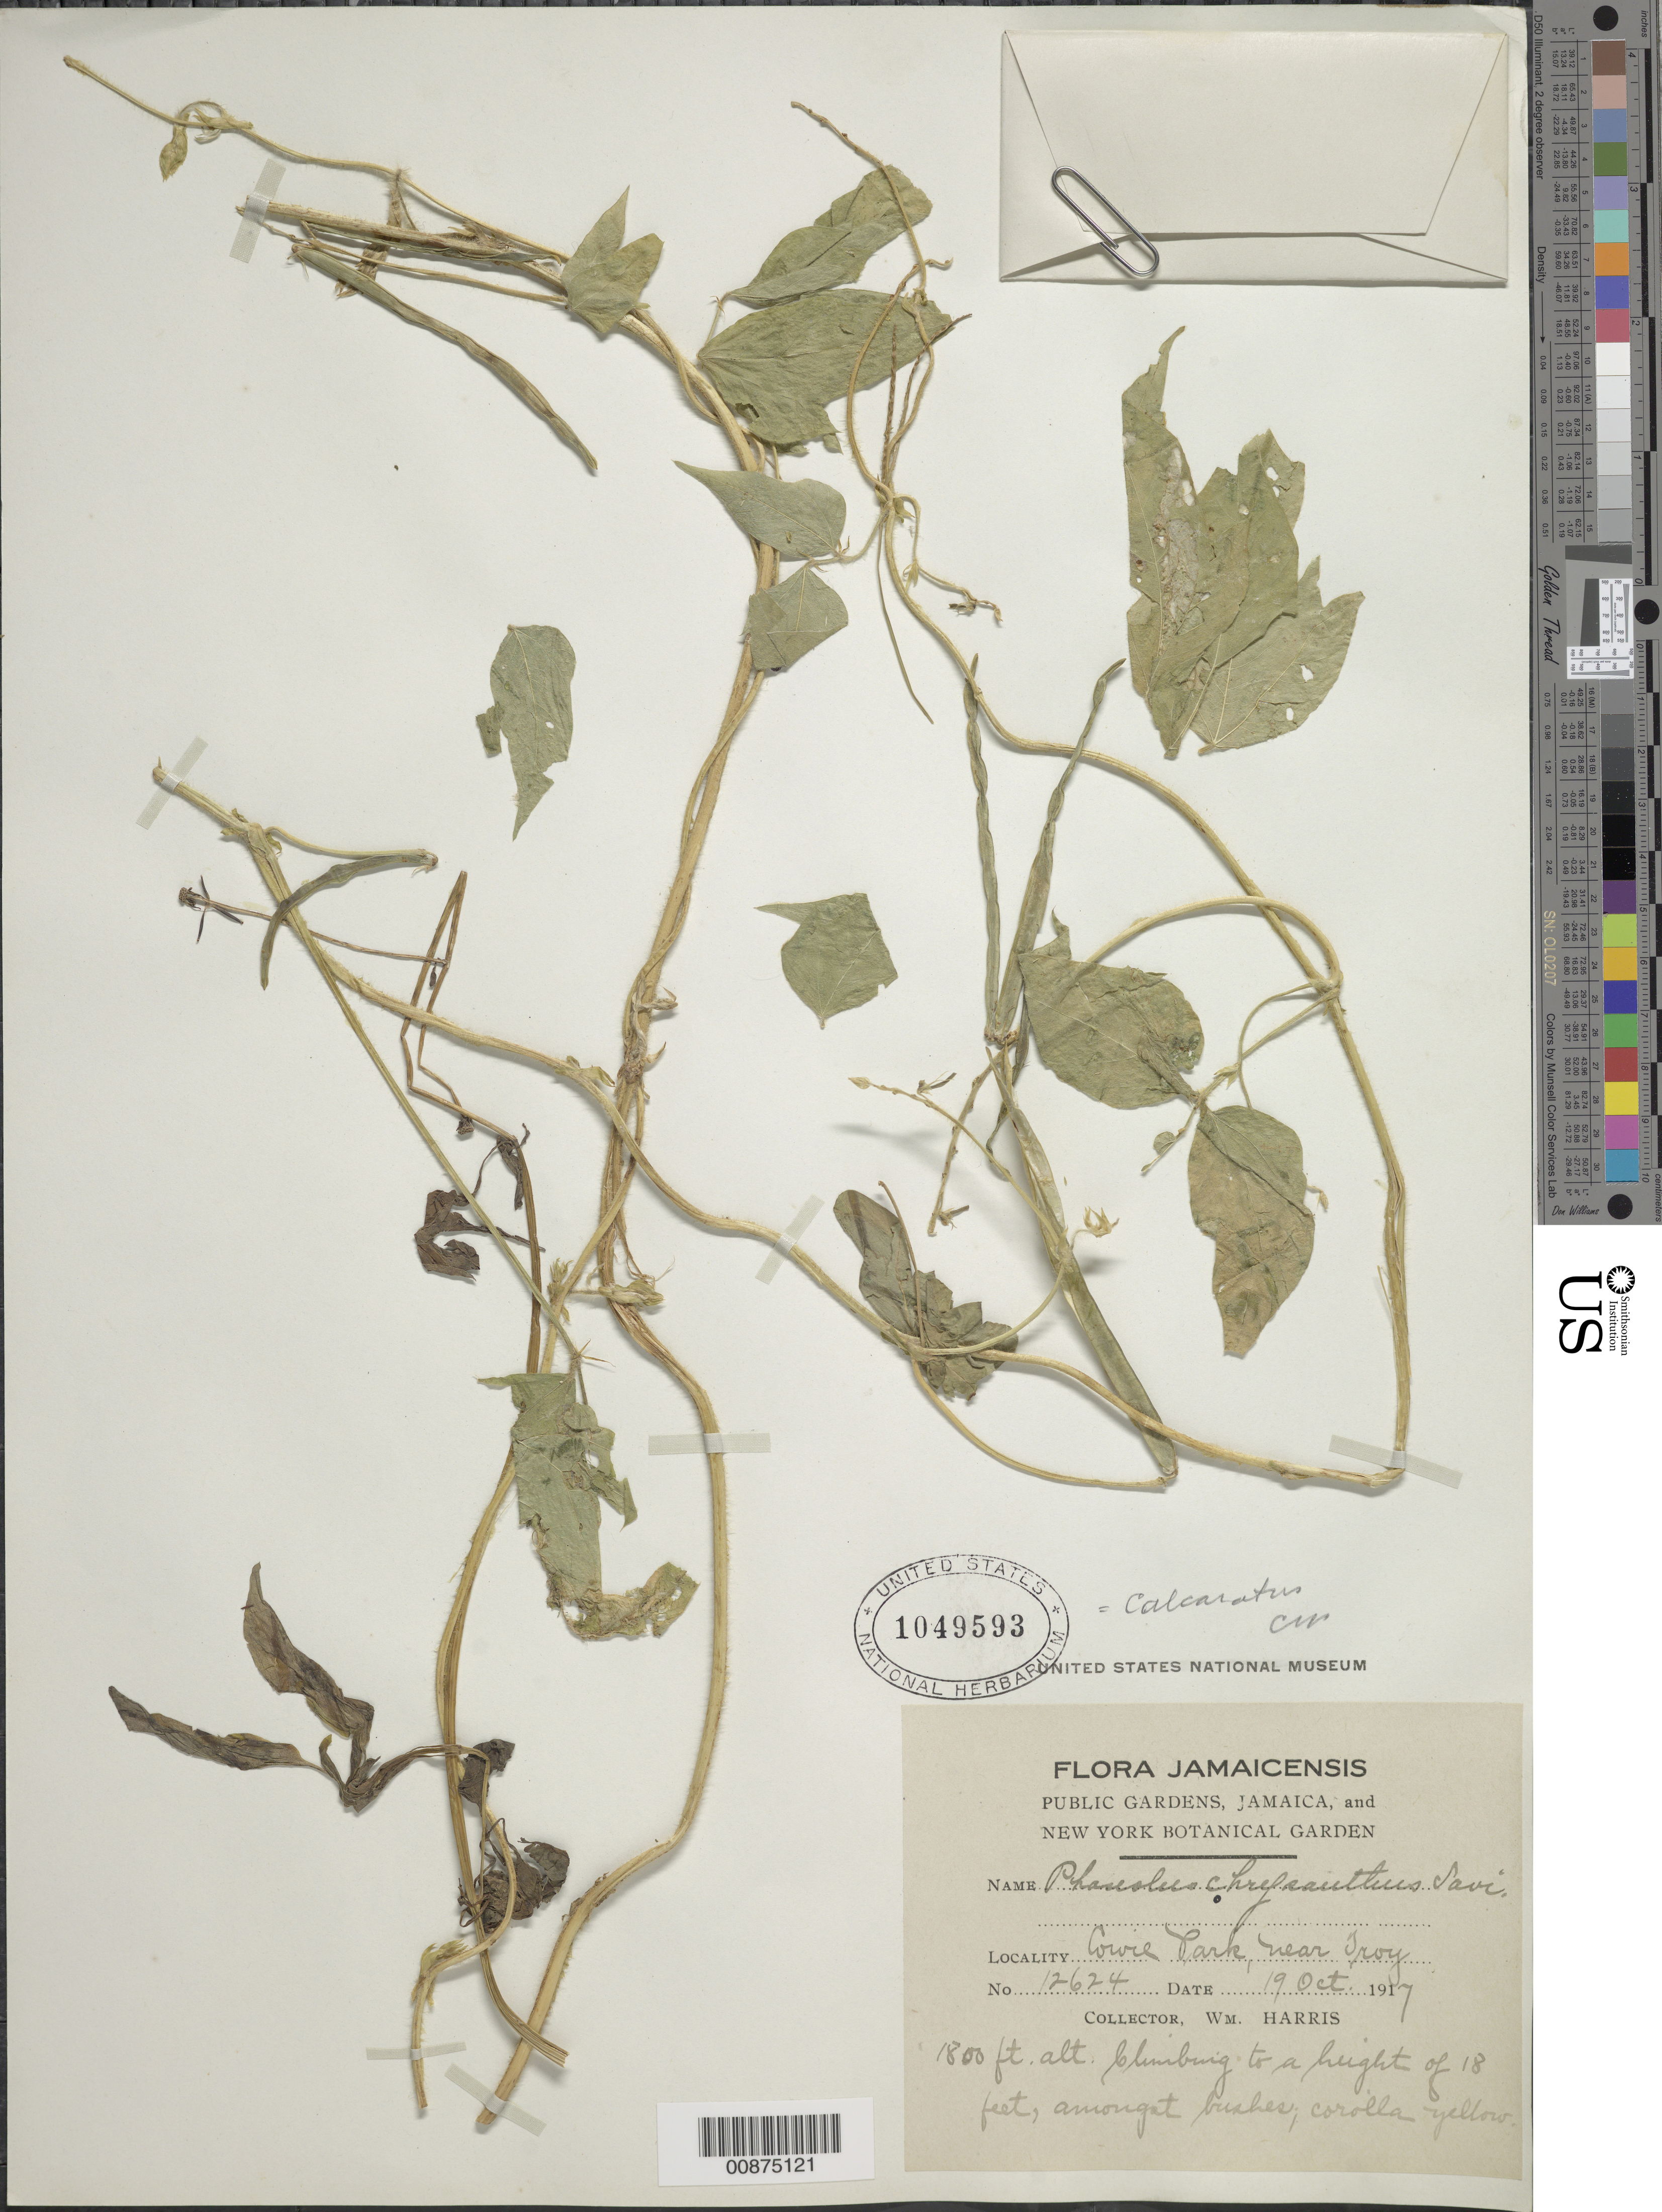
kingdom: Plantae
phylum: Tracheophyta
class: Magnoliopsida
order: Fabales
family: Fabaceae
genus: Phaseolus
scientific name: Phaseolus calcaratus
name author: Roxb.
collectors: W. H. Harris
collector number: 12624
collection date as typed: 19 Oct 1917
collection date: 1917-10-19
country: Jamaica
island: Jamaica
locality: Cowie Park, near Troy.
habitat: Amongst bushes.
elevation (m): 549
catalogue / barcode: US 1049593